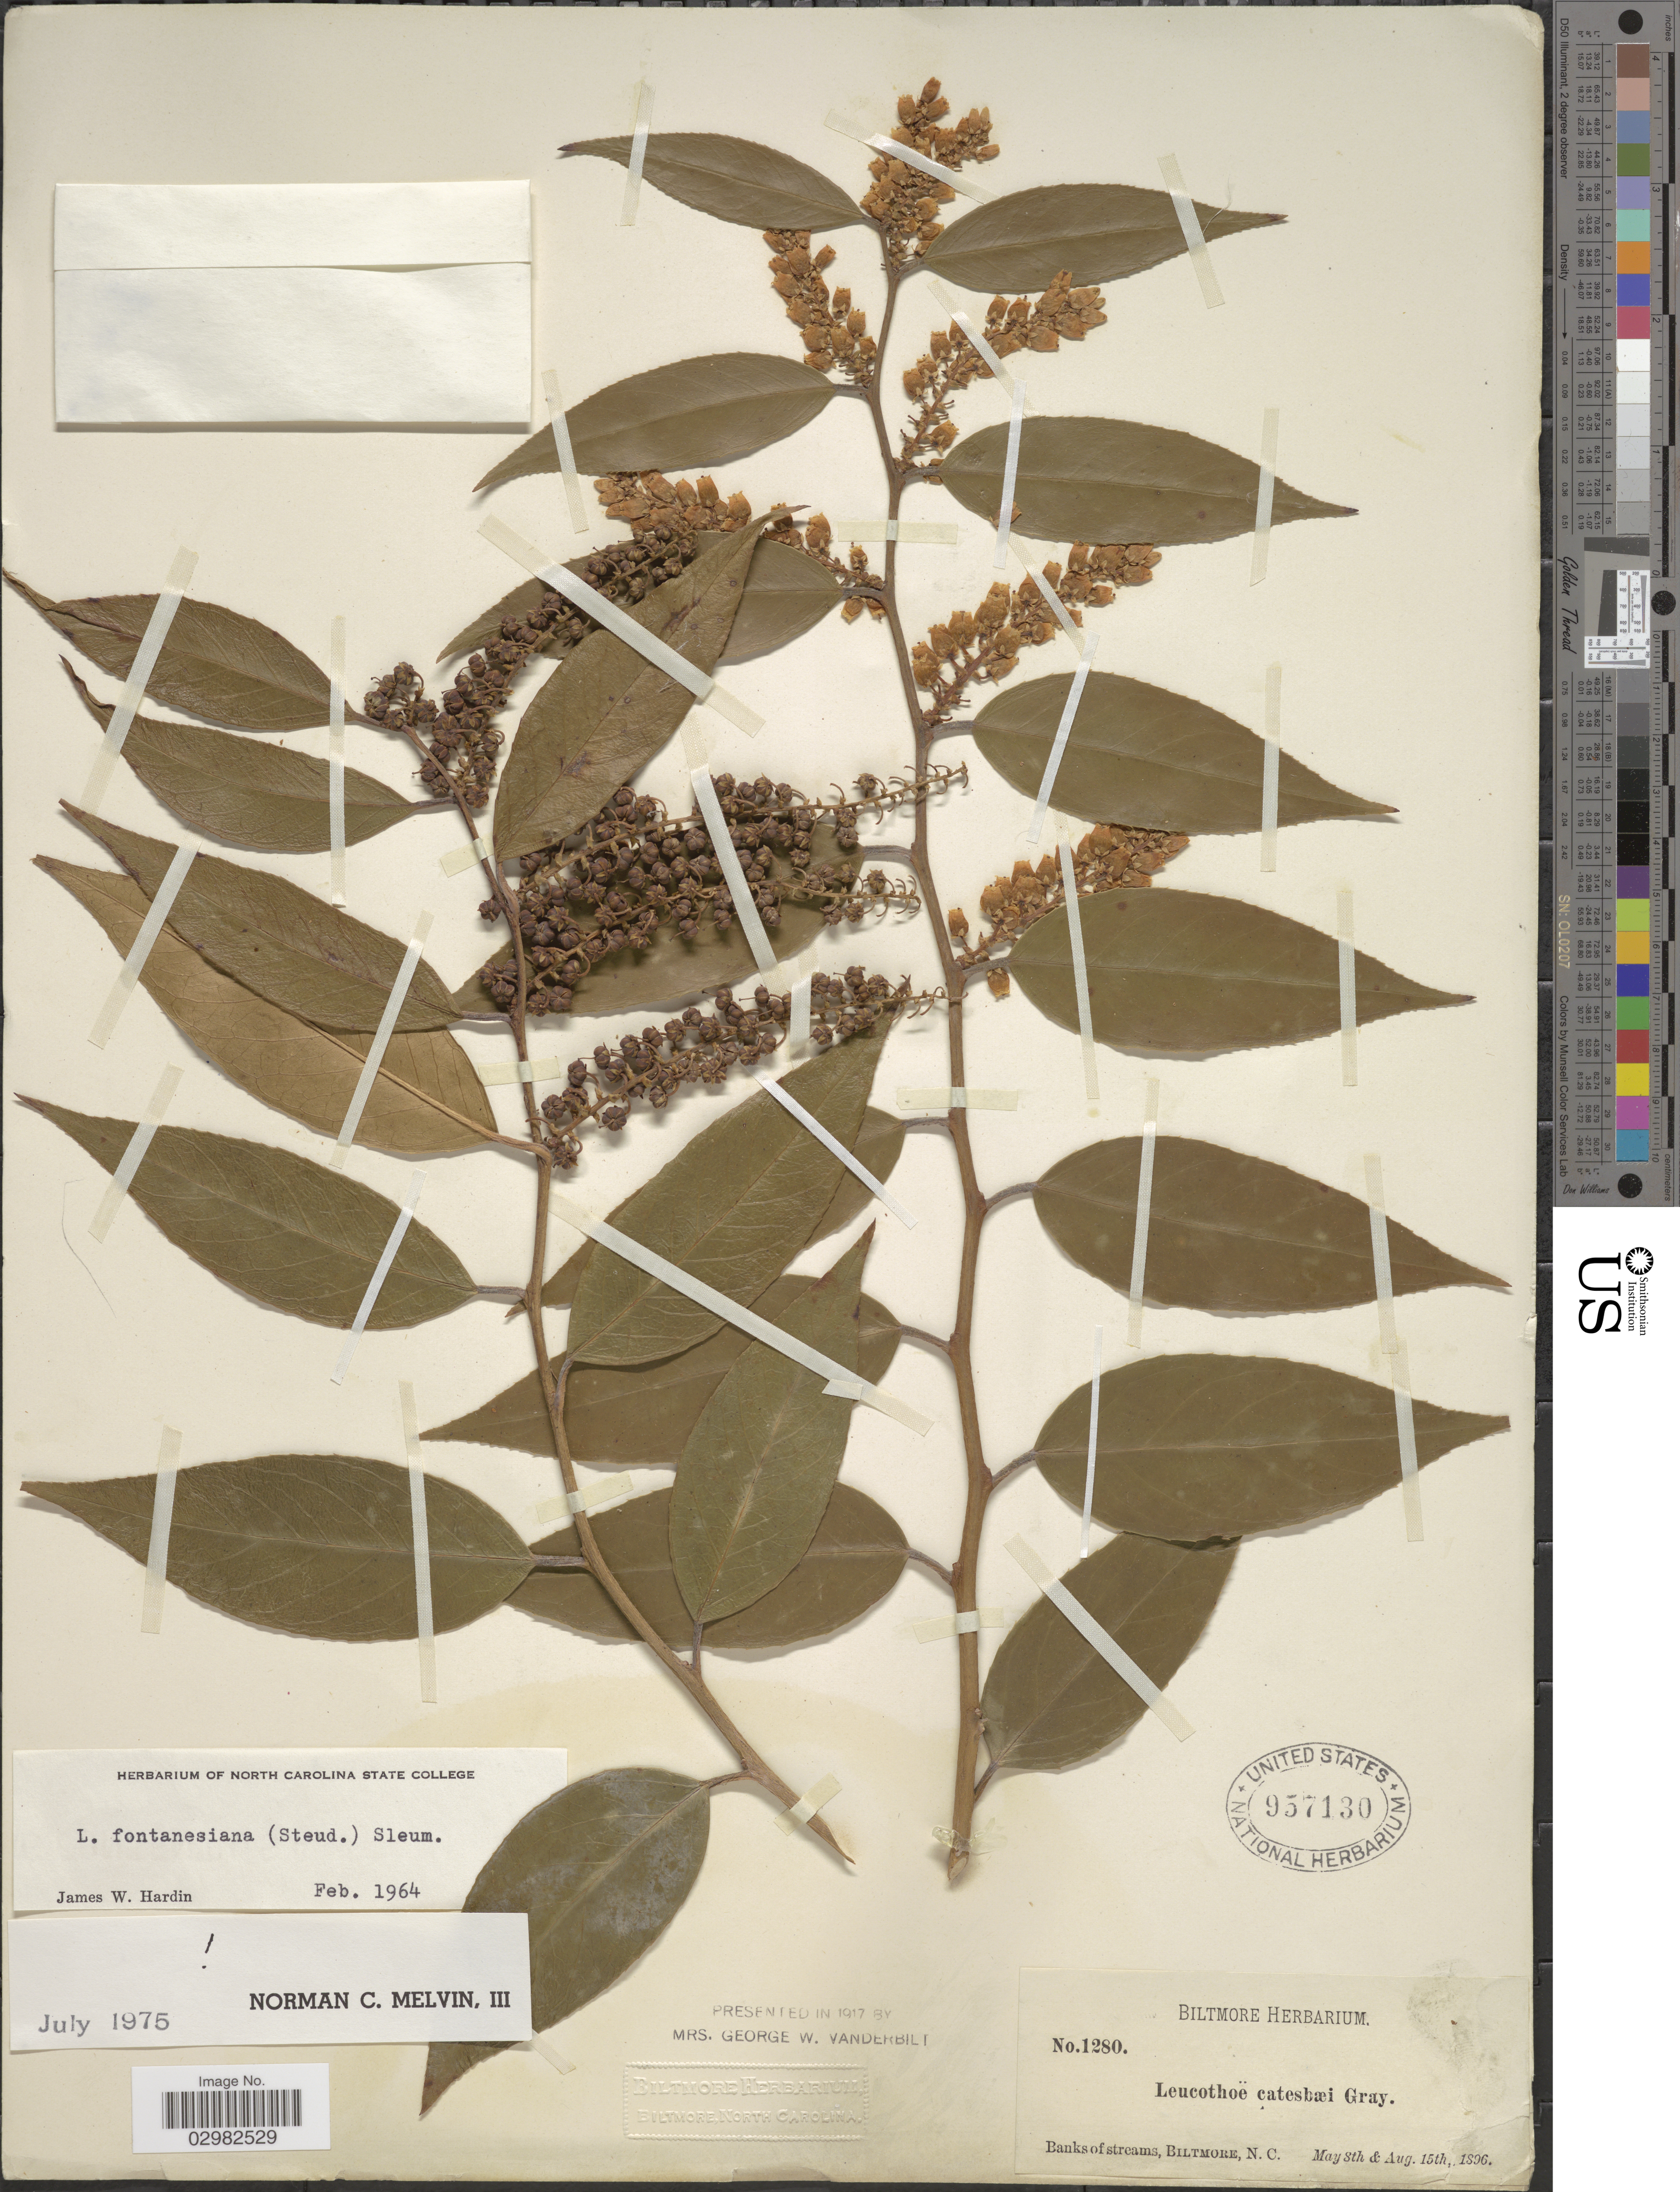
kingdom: Plantae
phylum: Tracheophyta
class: Magnoliopsida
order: Ericales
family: Ericaceae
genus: Leucothoe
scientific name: Leucothoë fontanesiana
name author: (Steud.) Sleumer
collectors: ex herb. Biltmore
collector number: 1280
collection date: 1896-05-08/1896-08-15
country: United States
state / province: North Carolina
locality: Banks of streams, Biltmore.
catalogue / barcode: US 957130